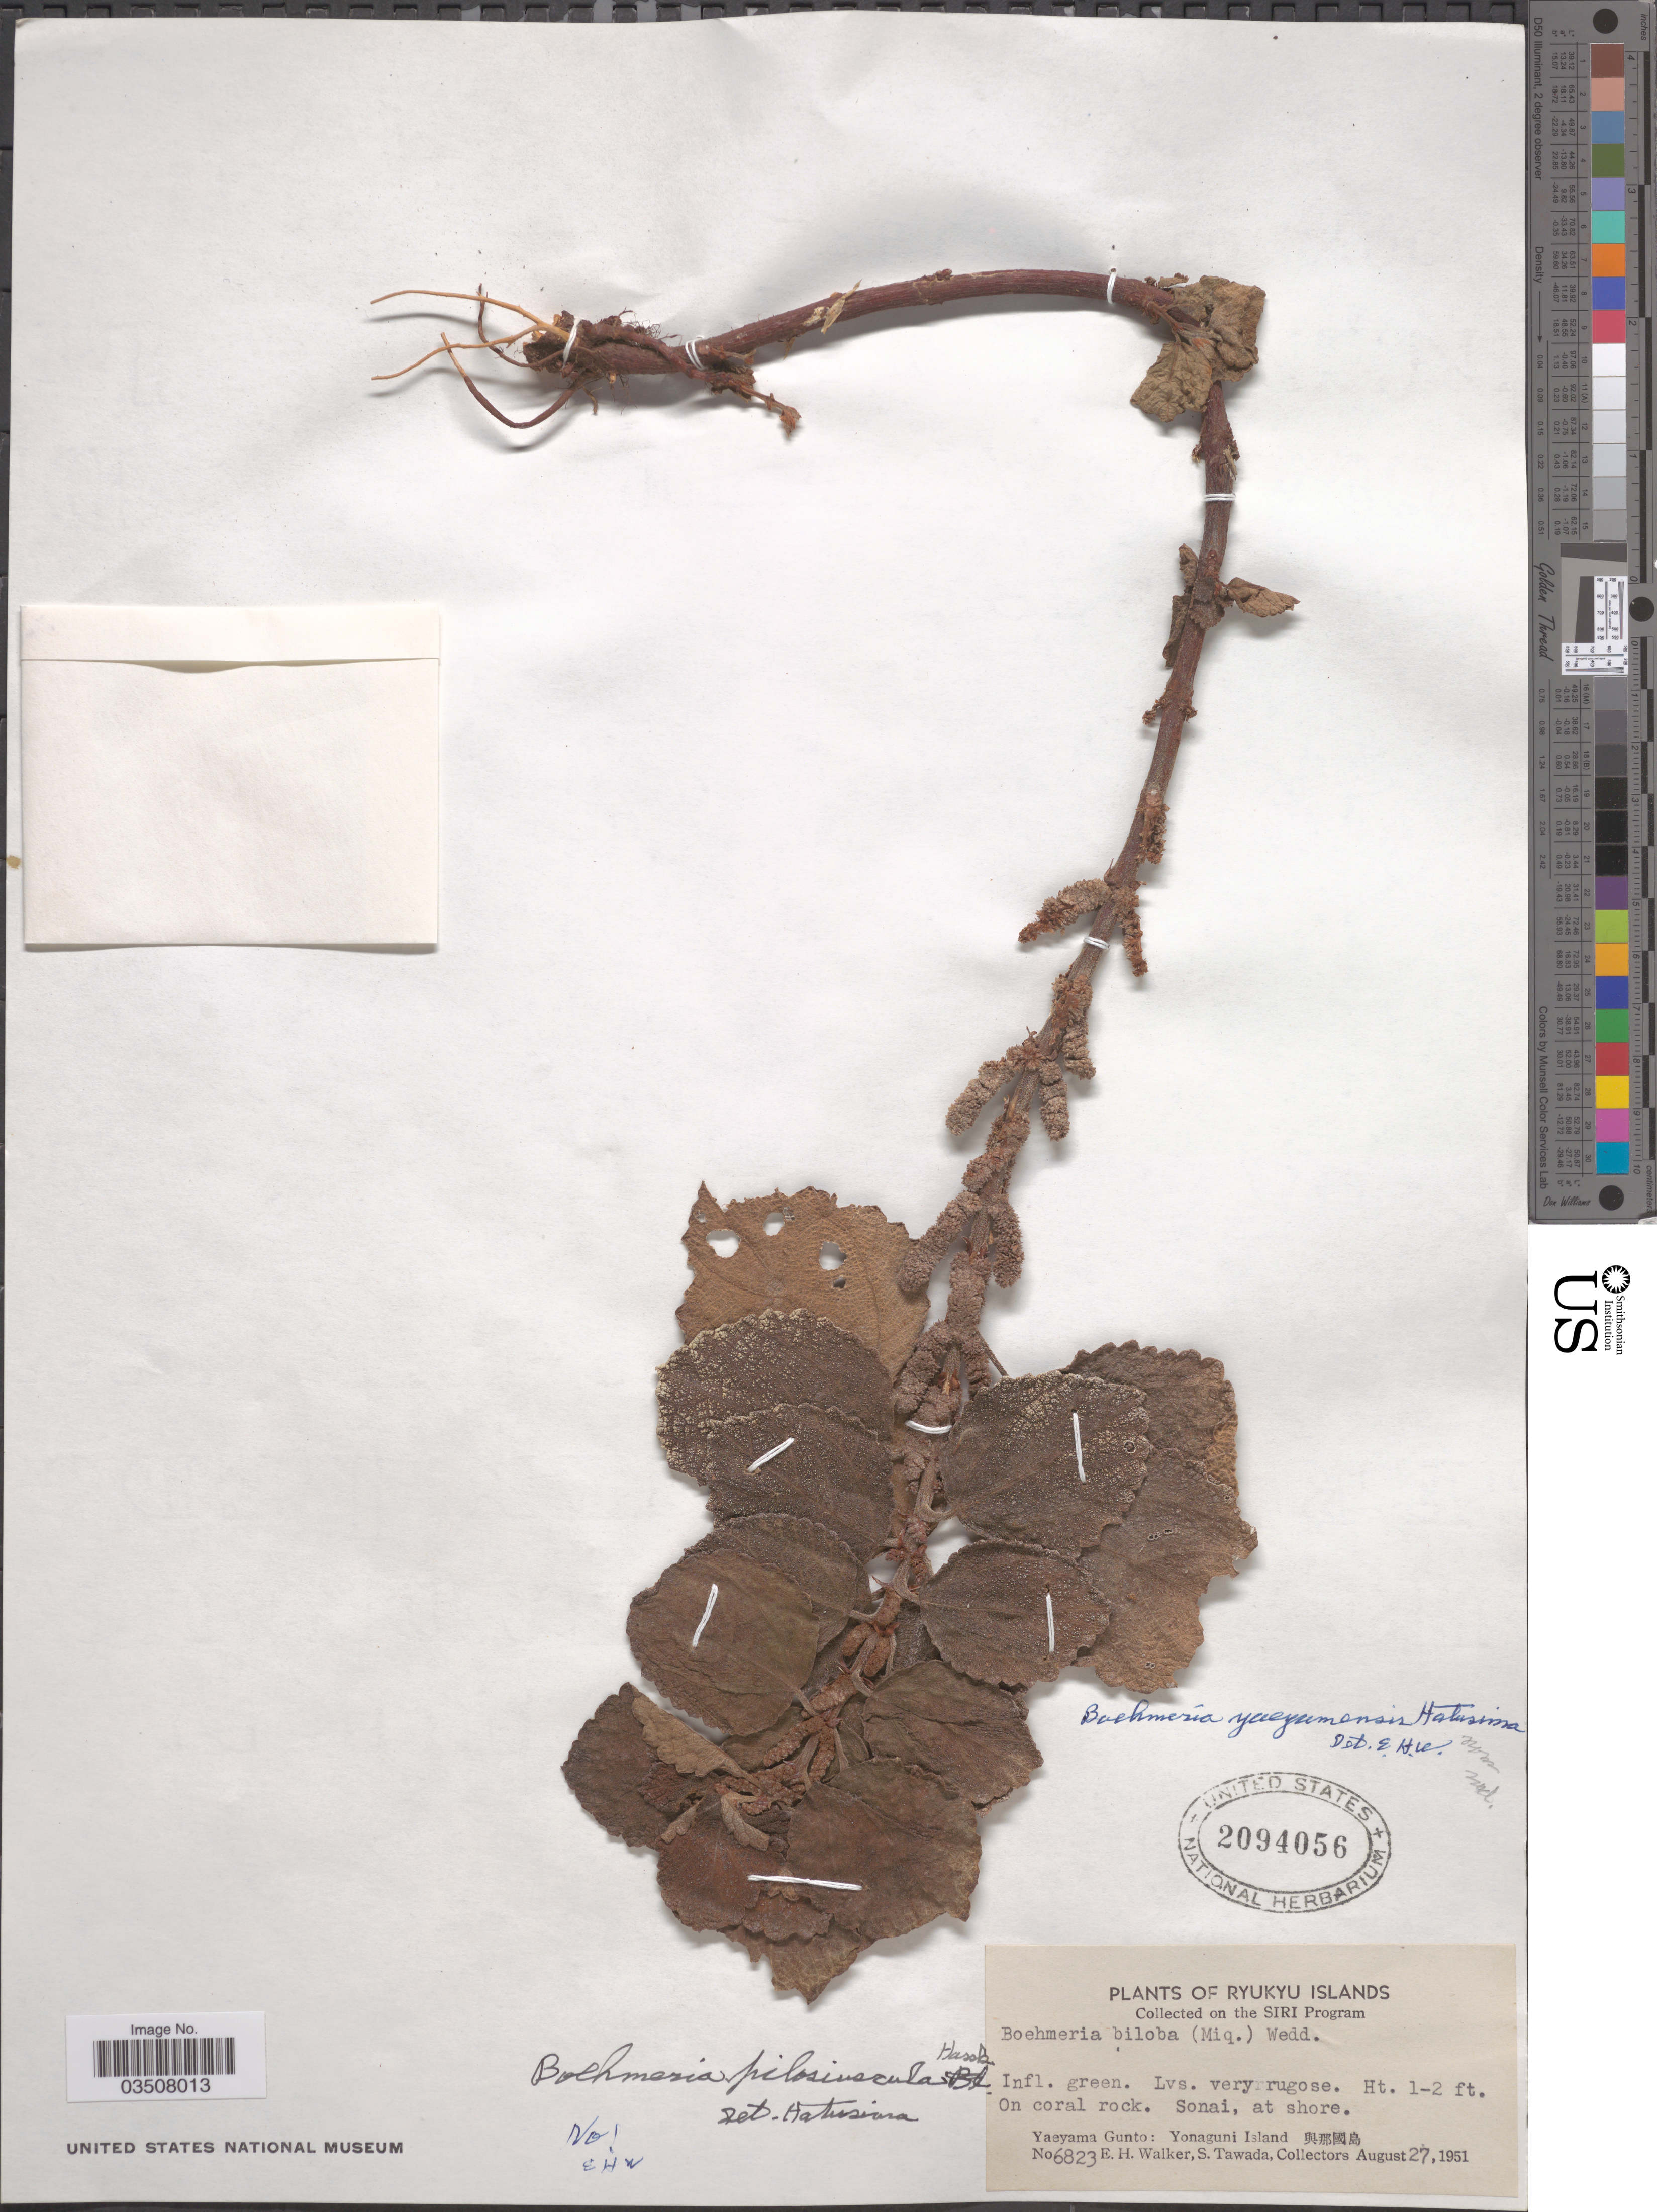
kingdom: Plantae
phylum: Tracheophyta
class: Magnoliopsida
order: Rosales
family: Urticaceae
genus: Boehmeria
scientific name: Boehmeria sp.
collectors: E. H. Walker & S. Tawada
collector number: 6823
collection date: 1951-08-27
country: Japan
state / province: Okinawa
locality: Ryukyu Islands. Soani, at shore. Yaeyama Gunto: Yonaguni Island X.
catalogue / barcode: US 2094056